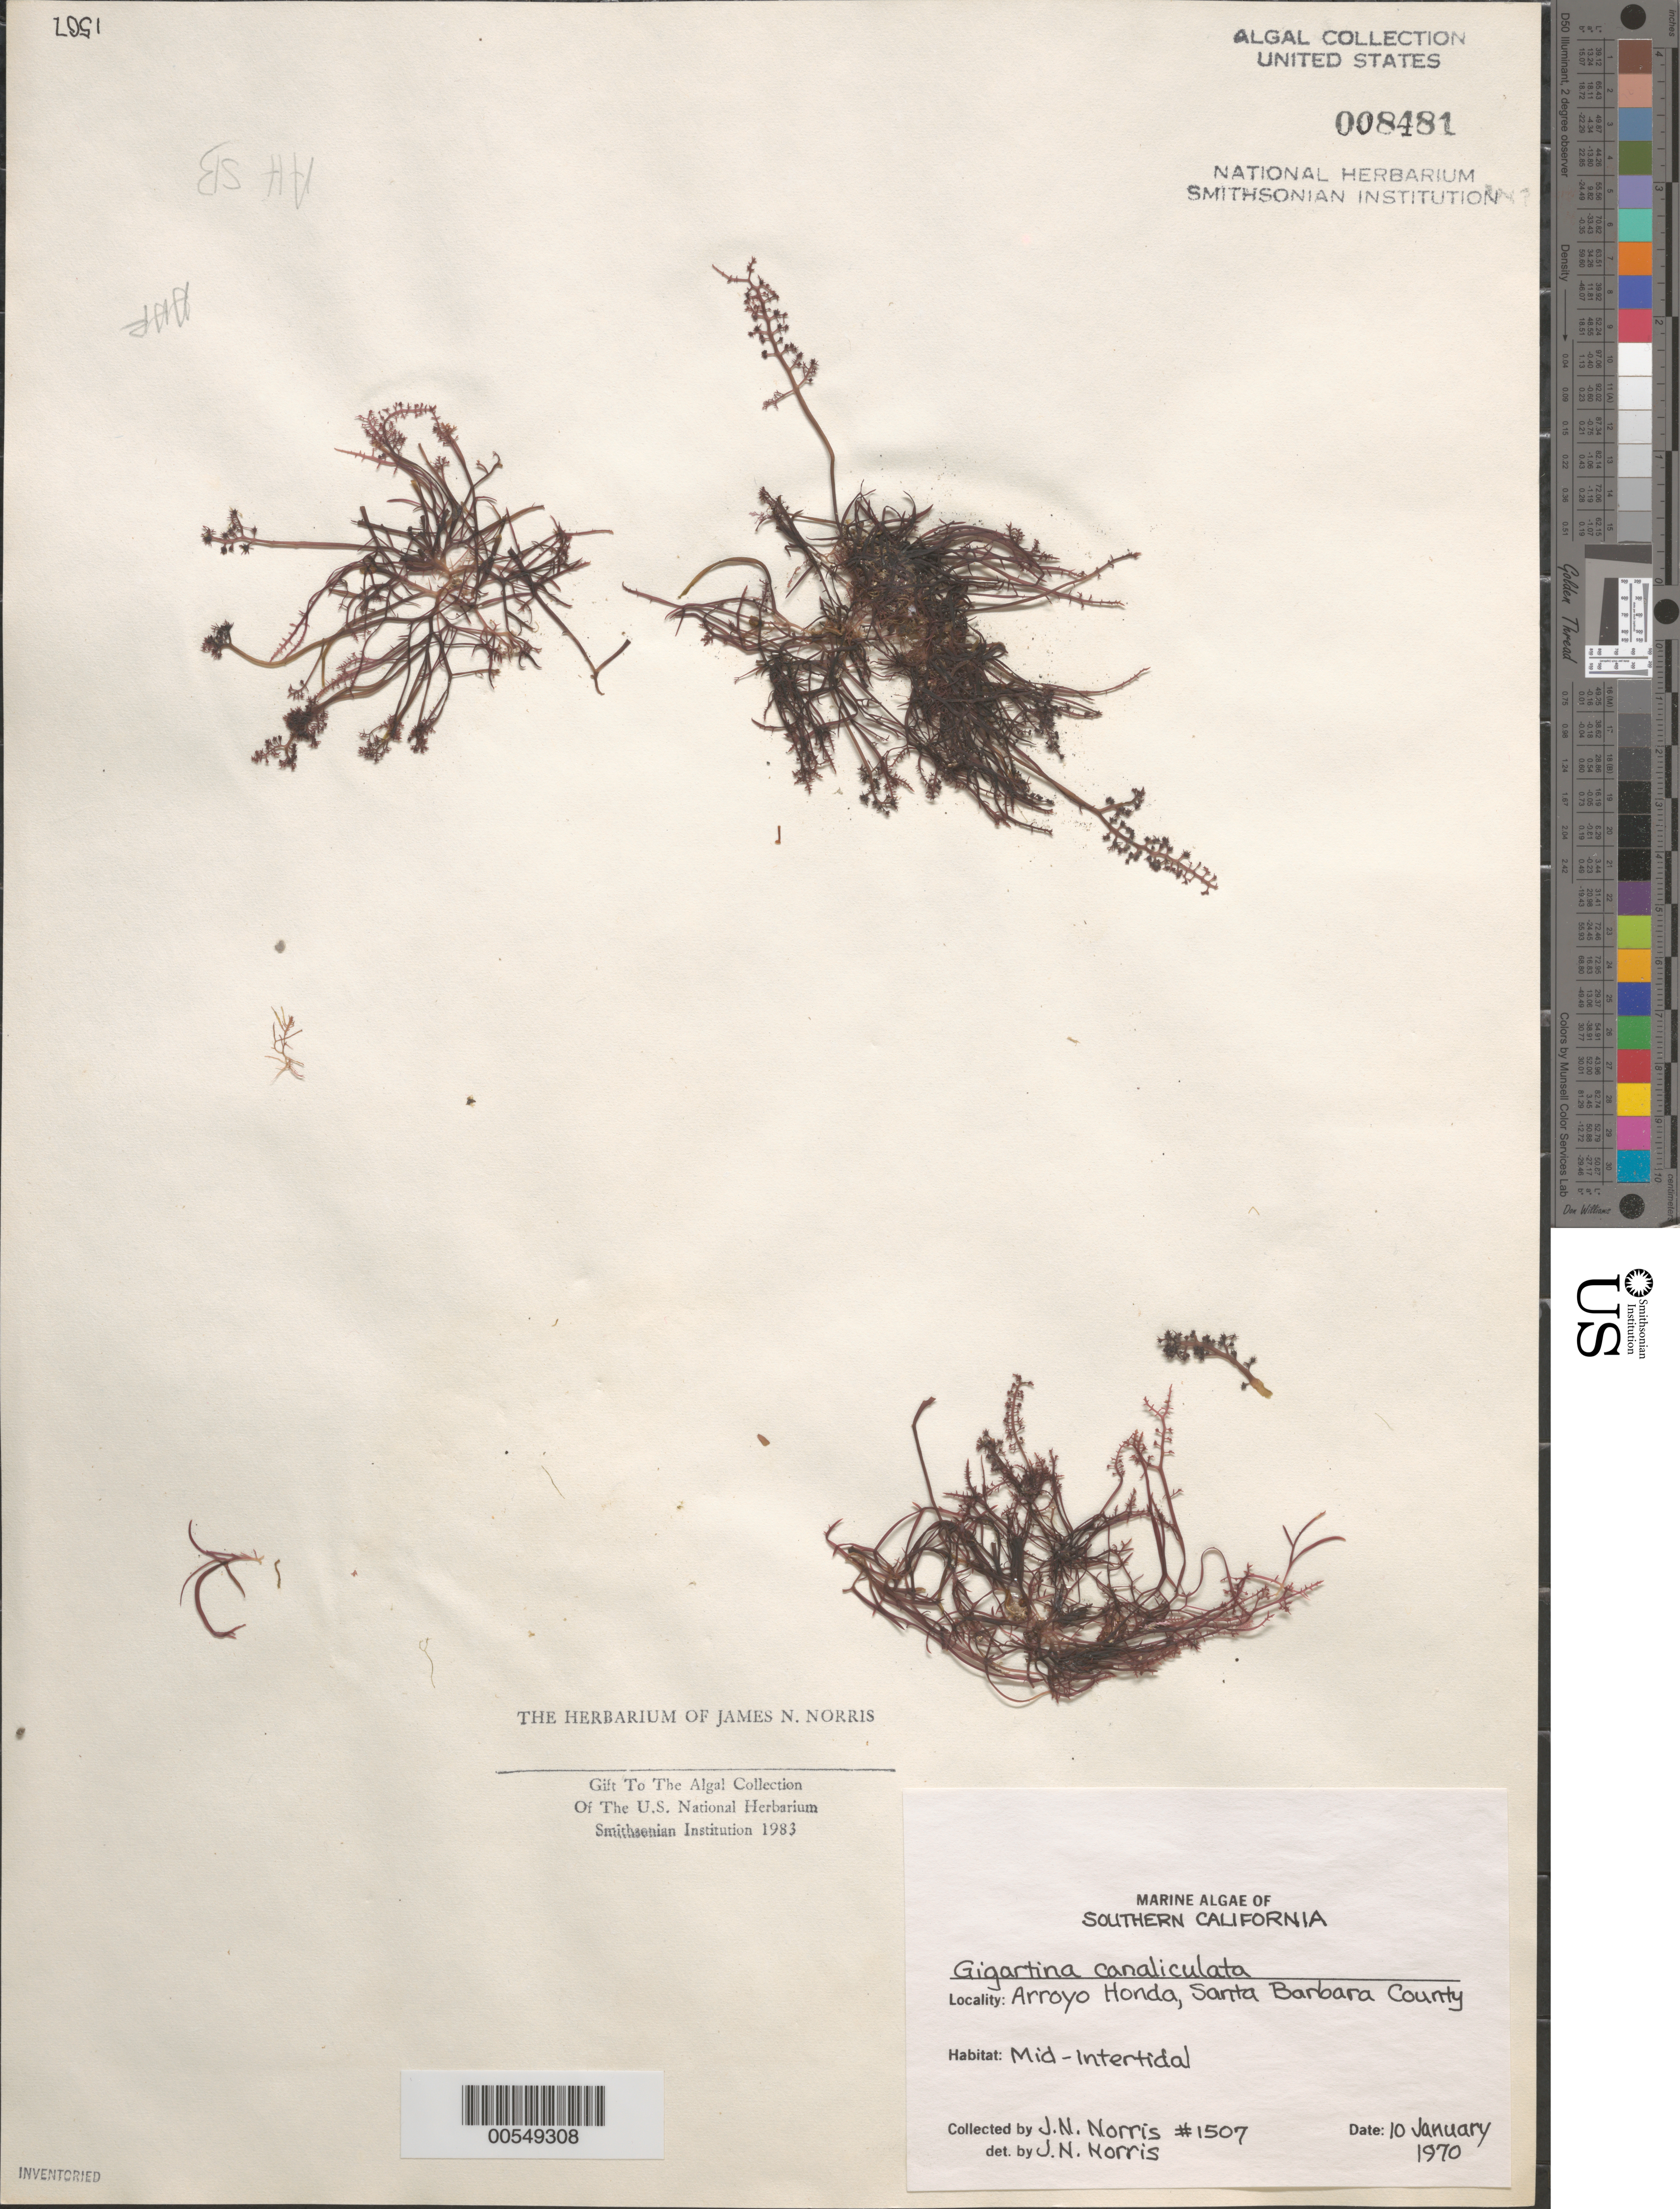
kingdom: Plantae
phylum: Rhodophyta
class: Florideophyceae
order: Gigartinales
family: Gigartinaceae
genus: Chondracanthus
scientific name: Chondracanthus canaliculatus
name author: (Harv.) Guiry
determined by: Algae name updating Project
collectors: J. N. Norris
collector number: JN-1507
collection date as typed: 10 Jan 1970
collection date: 1970-01-10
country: United States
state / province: California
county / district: Santa Barbara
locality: Arroyo Honda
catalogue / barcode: US 8481